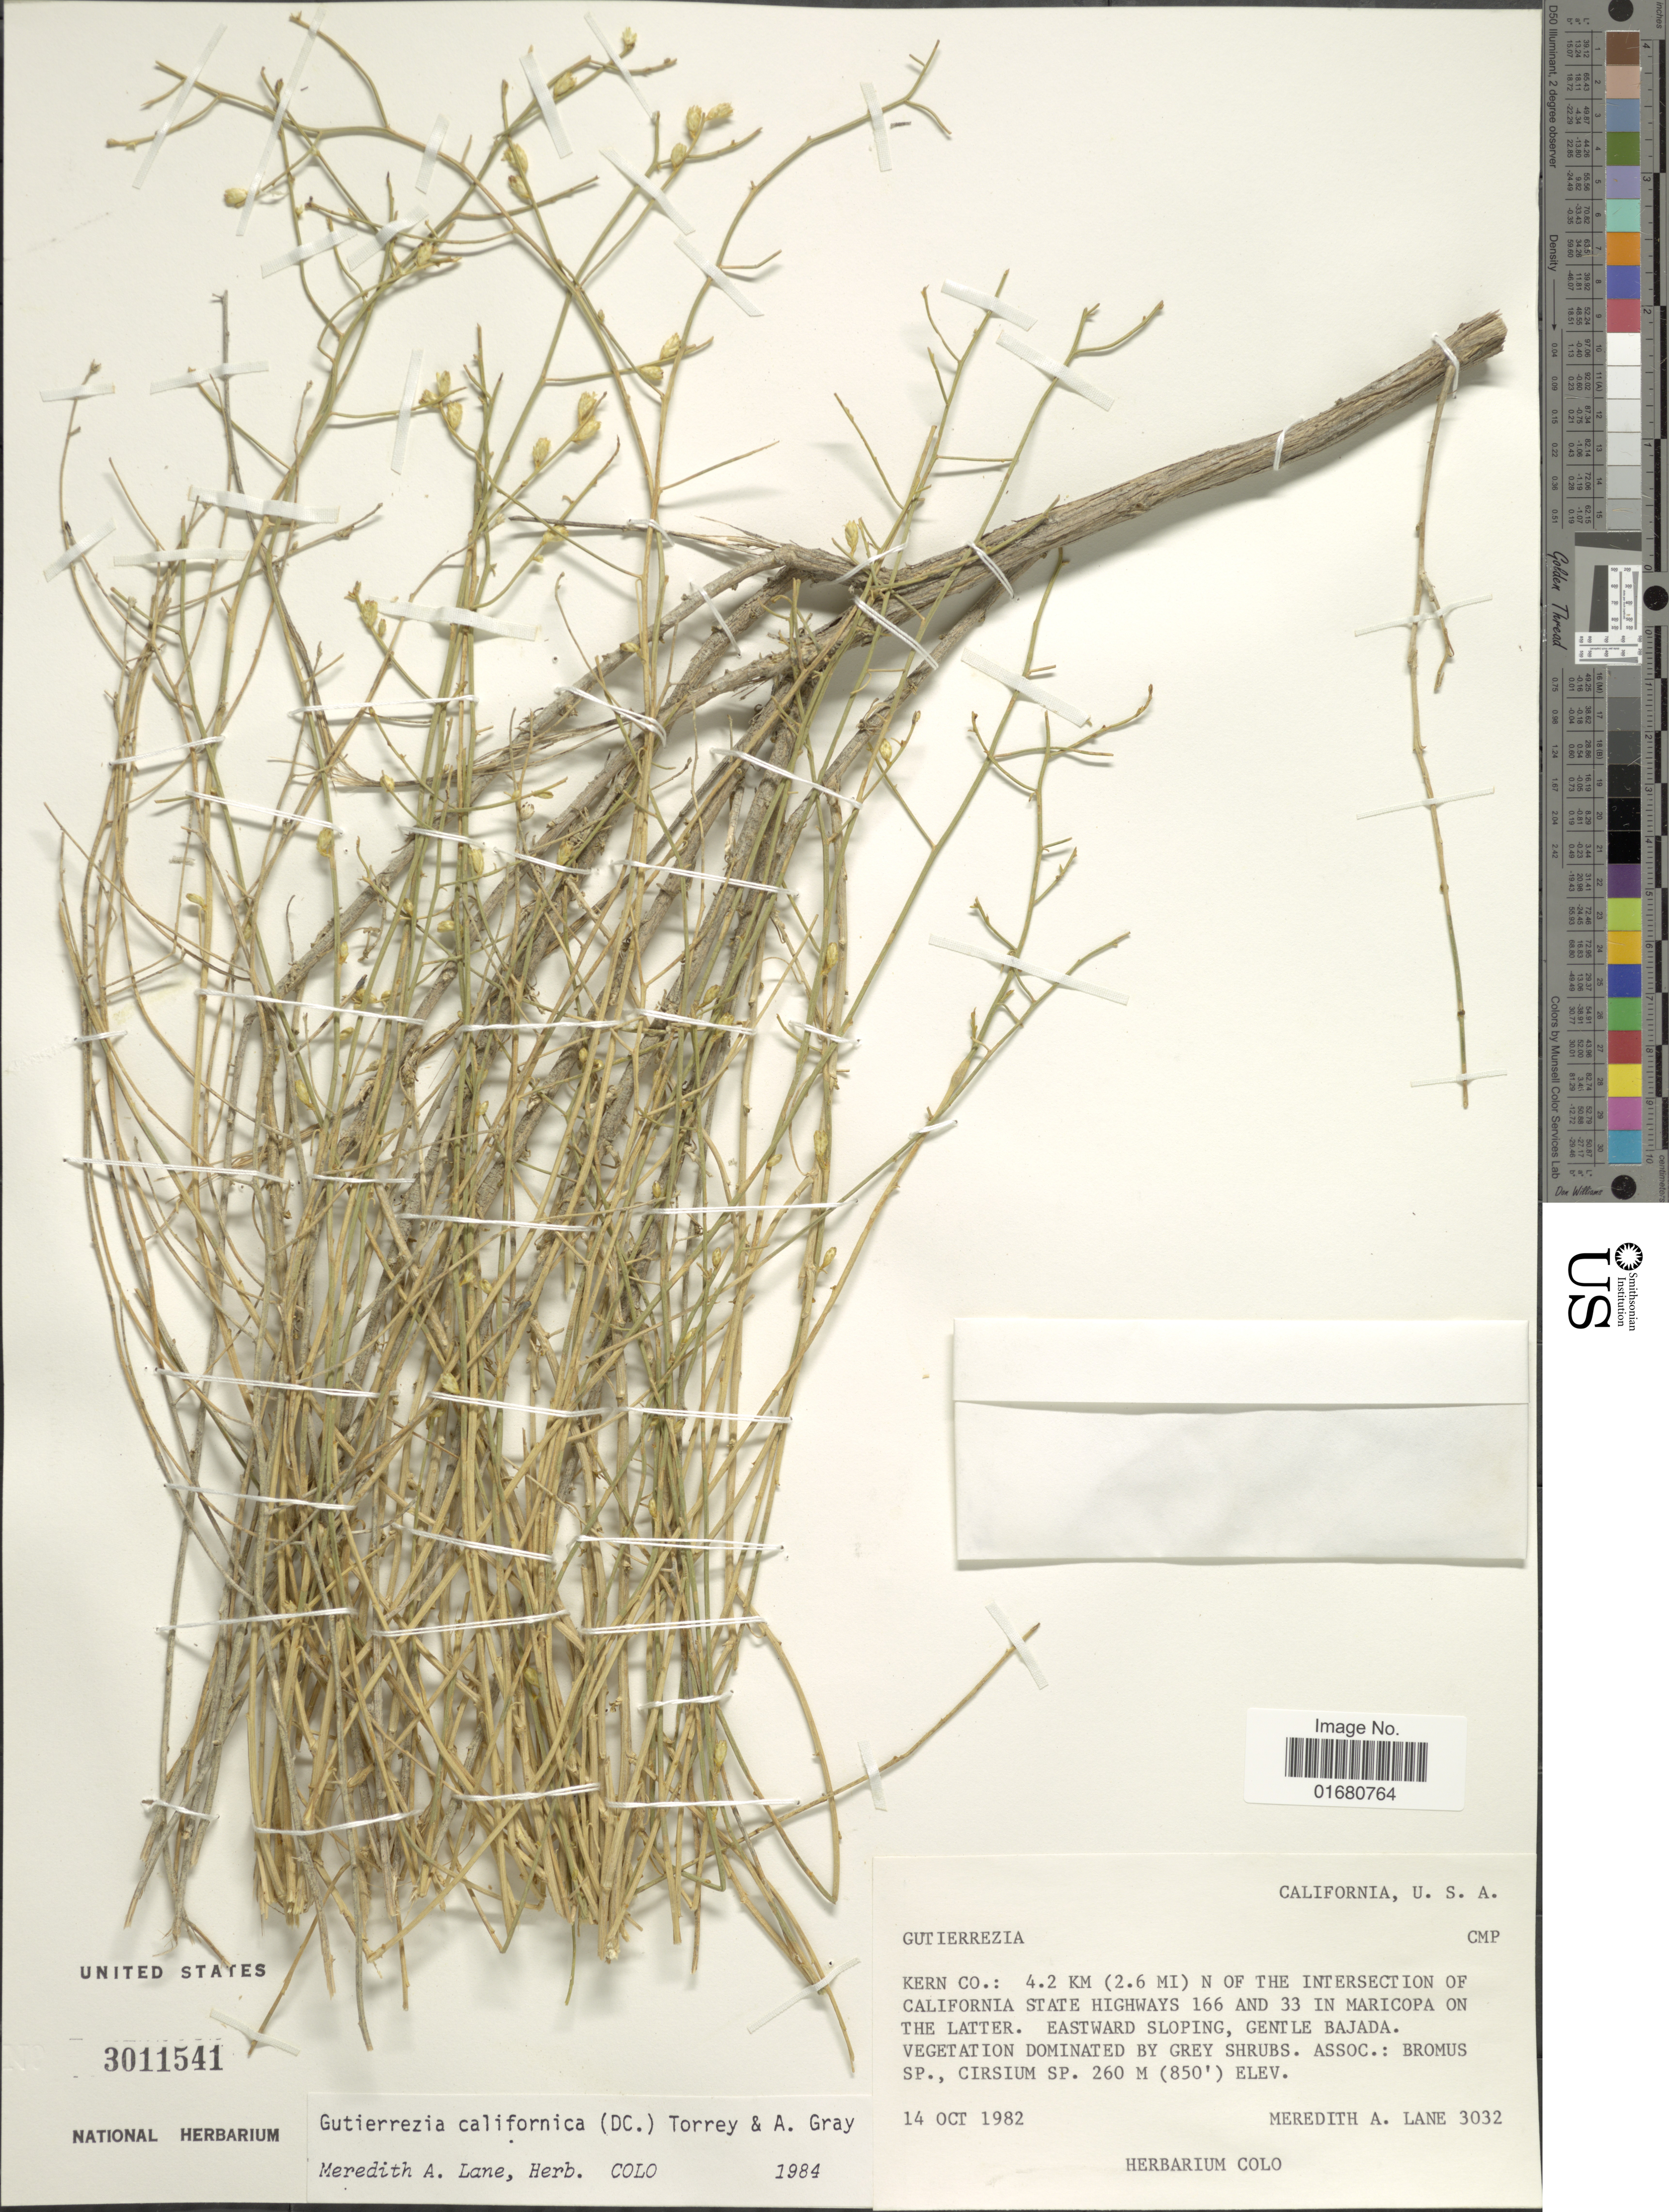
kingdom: Plantae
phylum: Tracheophyta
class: Magnoliopsida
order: Asterales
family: Asteraceae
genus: Gutierrezia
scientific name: Gutierrezia californica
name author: Torr. & A. Gray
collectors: M. A. Lane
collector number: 3032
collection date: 1982-10-14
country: United States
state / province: California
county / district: Kern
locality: Kern Co.: 4.2 km (2.6 mi) N of the Intersection of California State Highways 166 and 33 in Maricopa on the latter, Eastward Sloping, Gentle Bajada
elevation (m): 260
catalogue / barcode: US 3011541